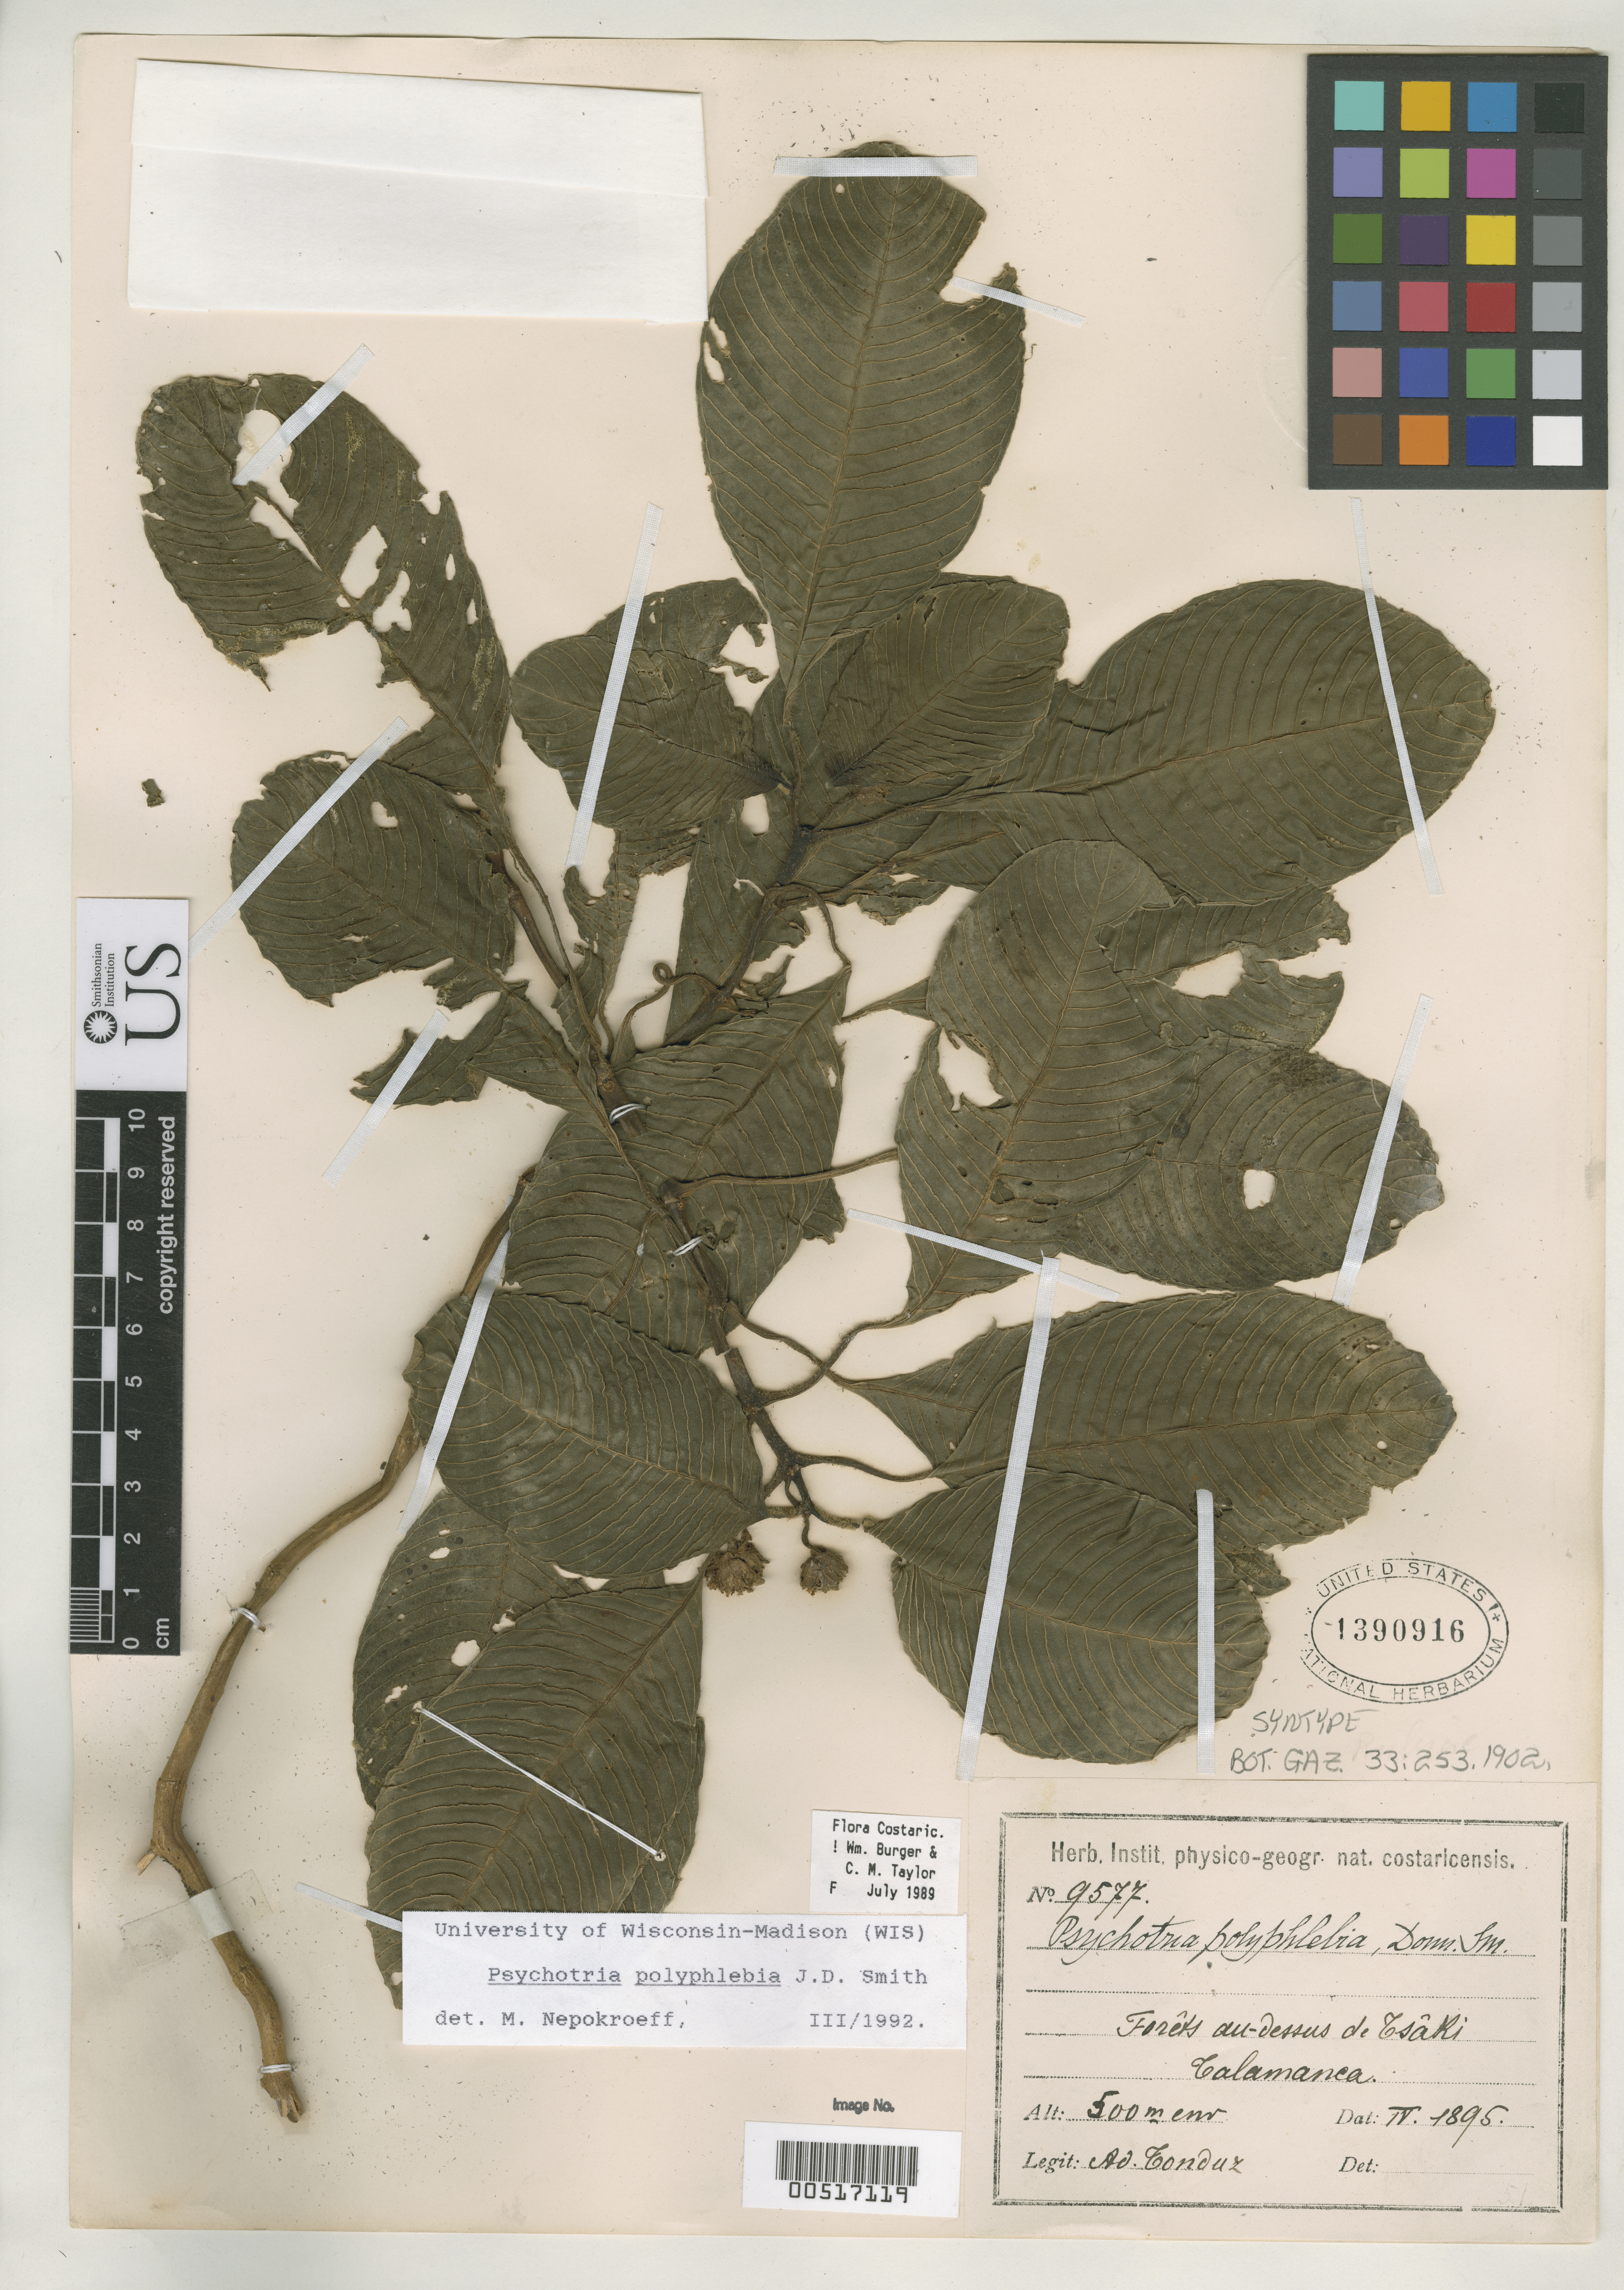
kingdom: Plantae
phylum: Tracheophyta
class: Magnoliopsida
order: Gentianales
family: Rubiaceae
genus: Psychotria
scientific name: Psychotria polyphlebia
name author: Donn. Sm.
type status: Syntype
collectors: A. Tonduz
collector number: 9577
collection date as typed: Apr 1895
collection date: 1895-04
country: Costa Rica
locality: Forets au-dessus de Tsaki, Talamanca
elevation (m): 500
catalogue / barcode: US 1390916